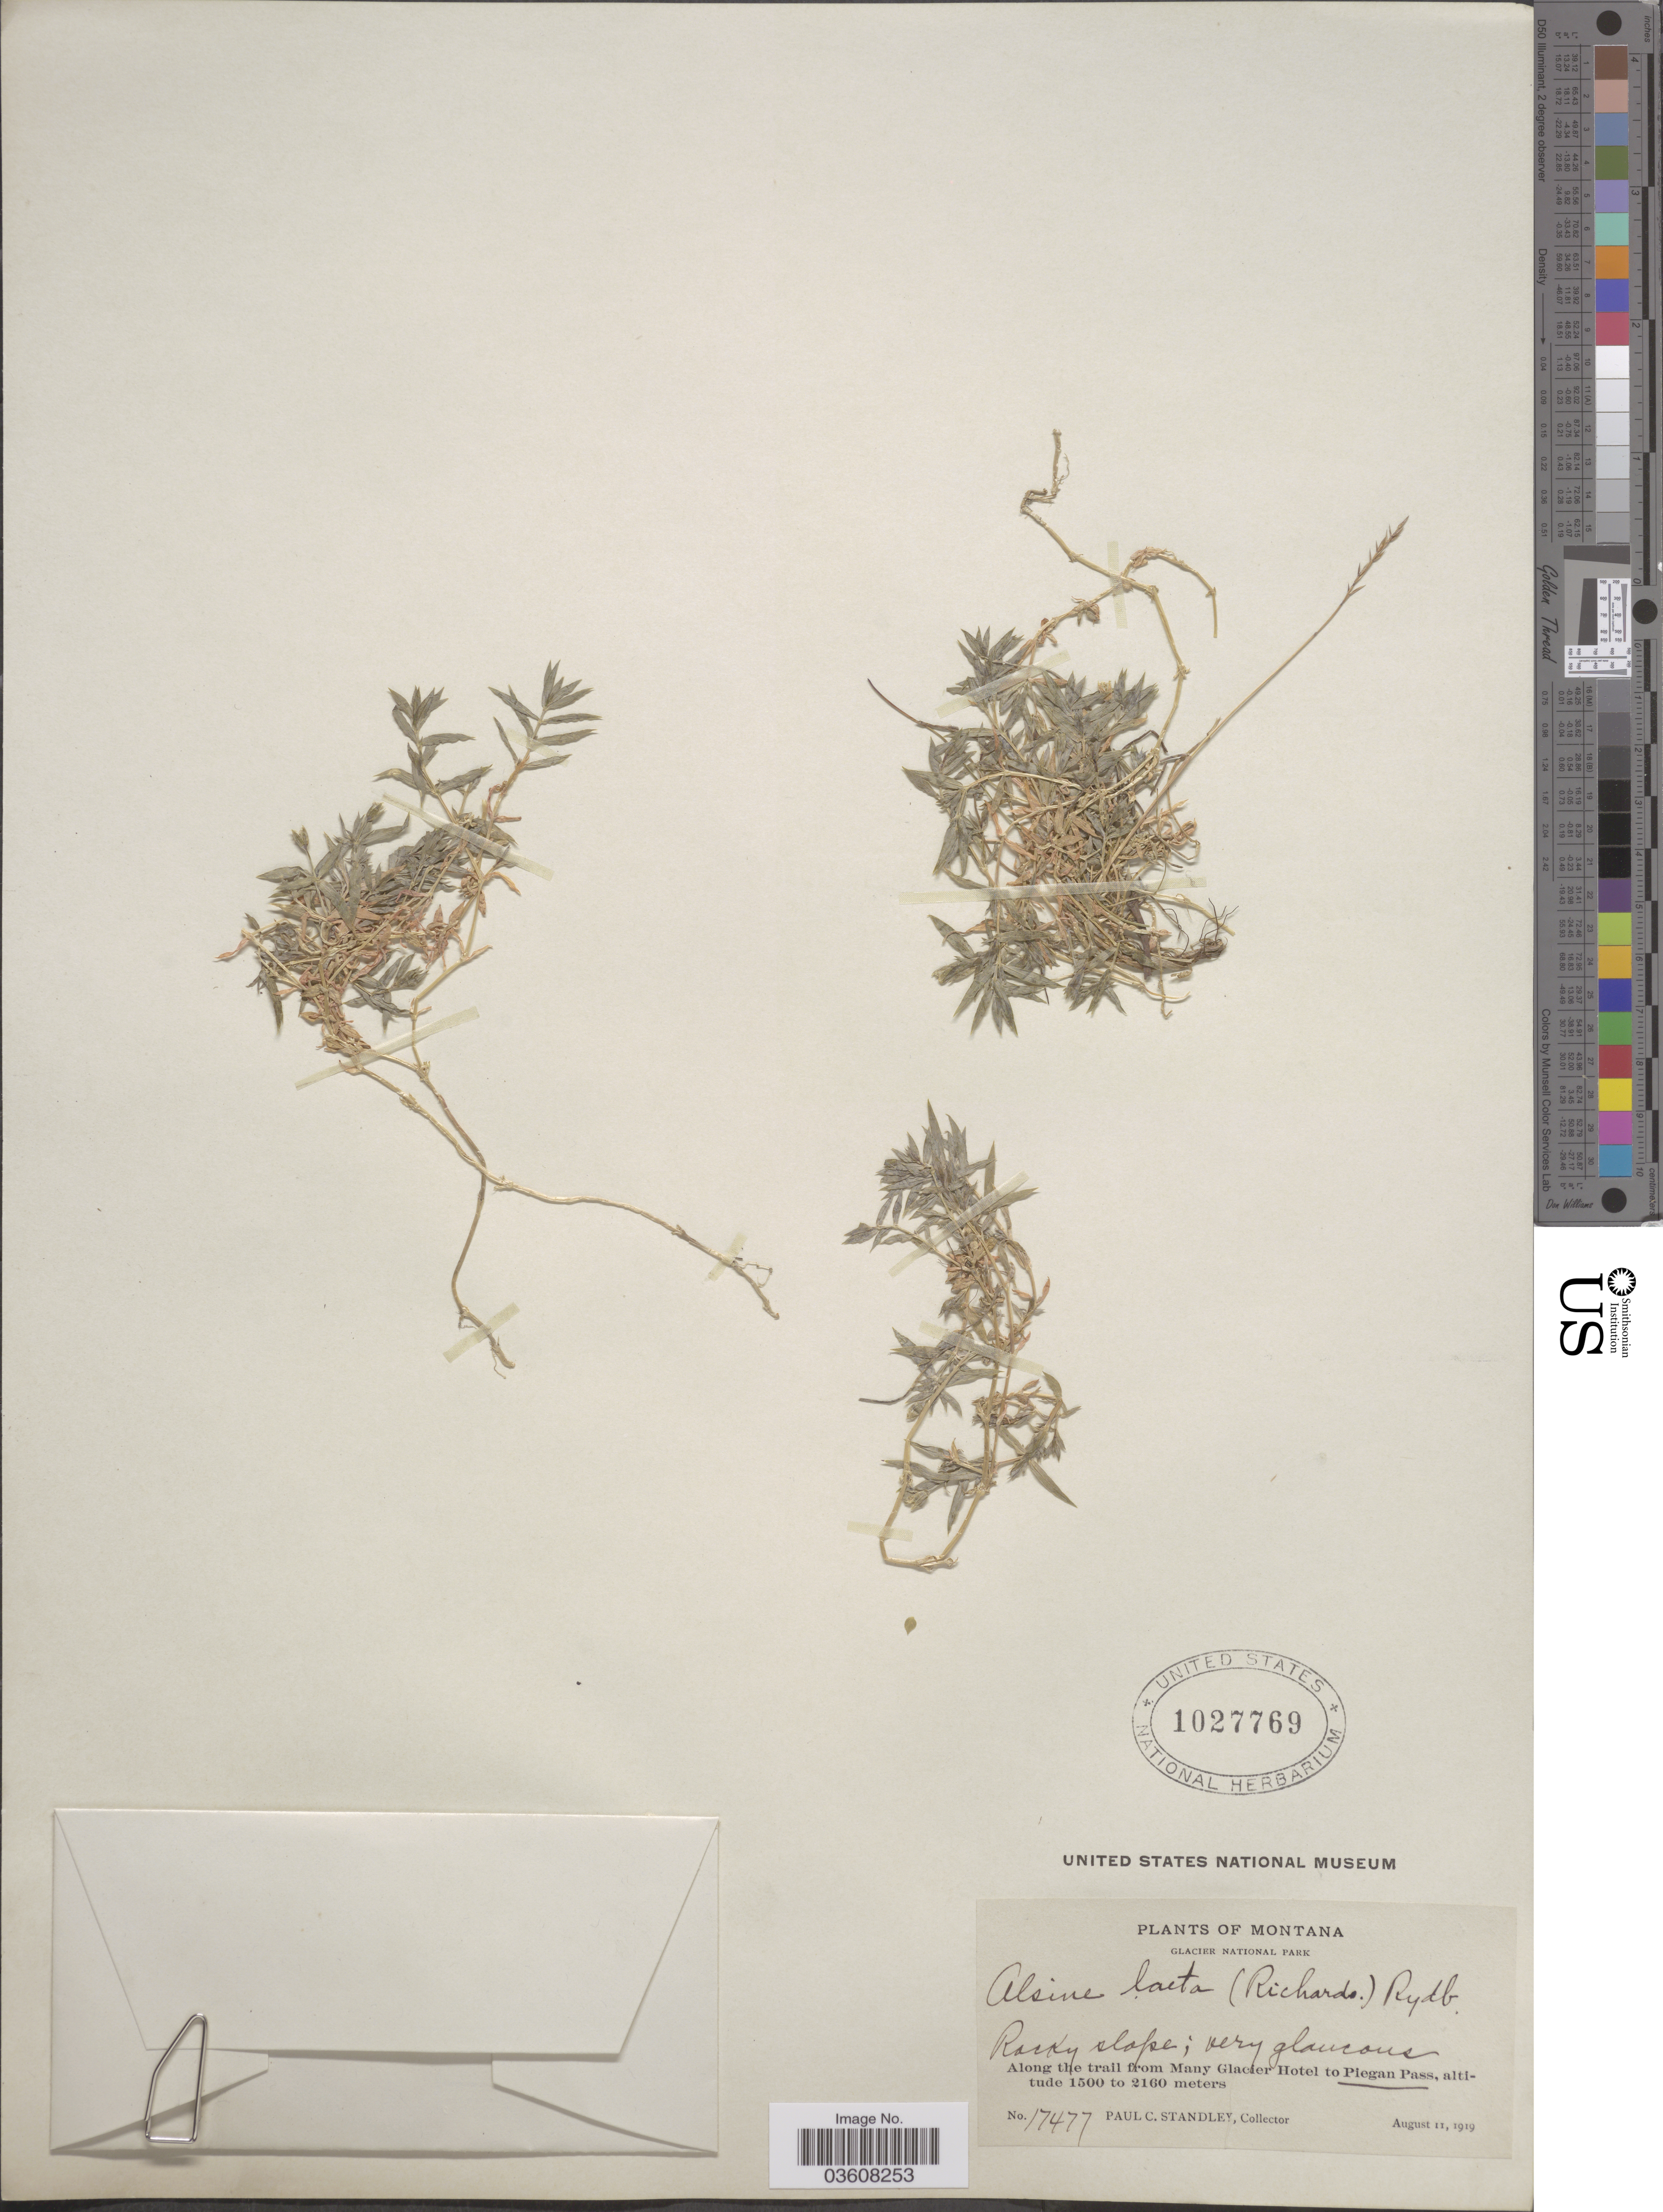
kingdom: Plantae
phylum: Tracheophyta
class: Magnoliopsida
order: Caryophyllales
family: Caryophyllaceae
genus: Stellaria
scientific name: Stellaria laeta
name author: Richards.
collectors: P. C. Standley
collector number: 17477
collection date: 1919-08-11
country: United States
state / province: Montana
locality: Glacier Lake Park. Rocky slope. Along the trail from Many Glacier Hotel to Piegan Pass.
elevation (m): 1500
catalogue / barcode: US 1027769